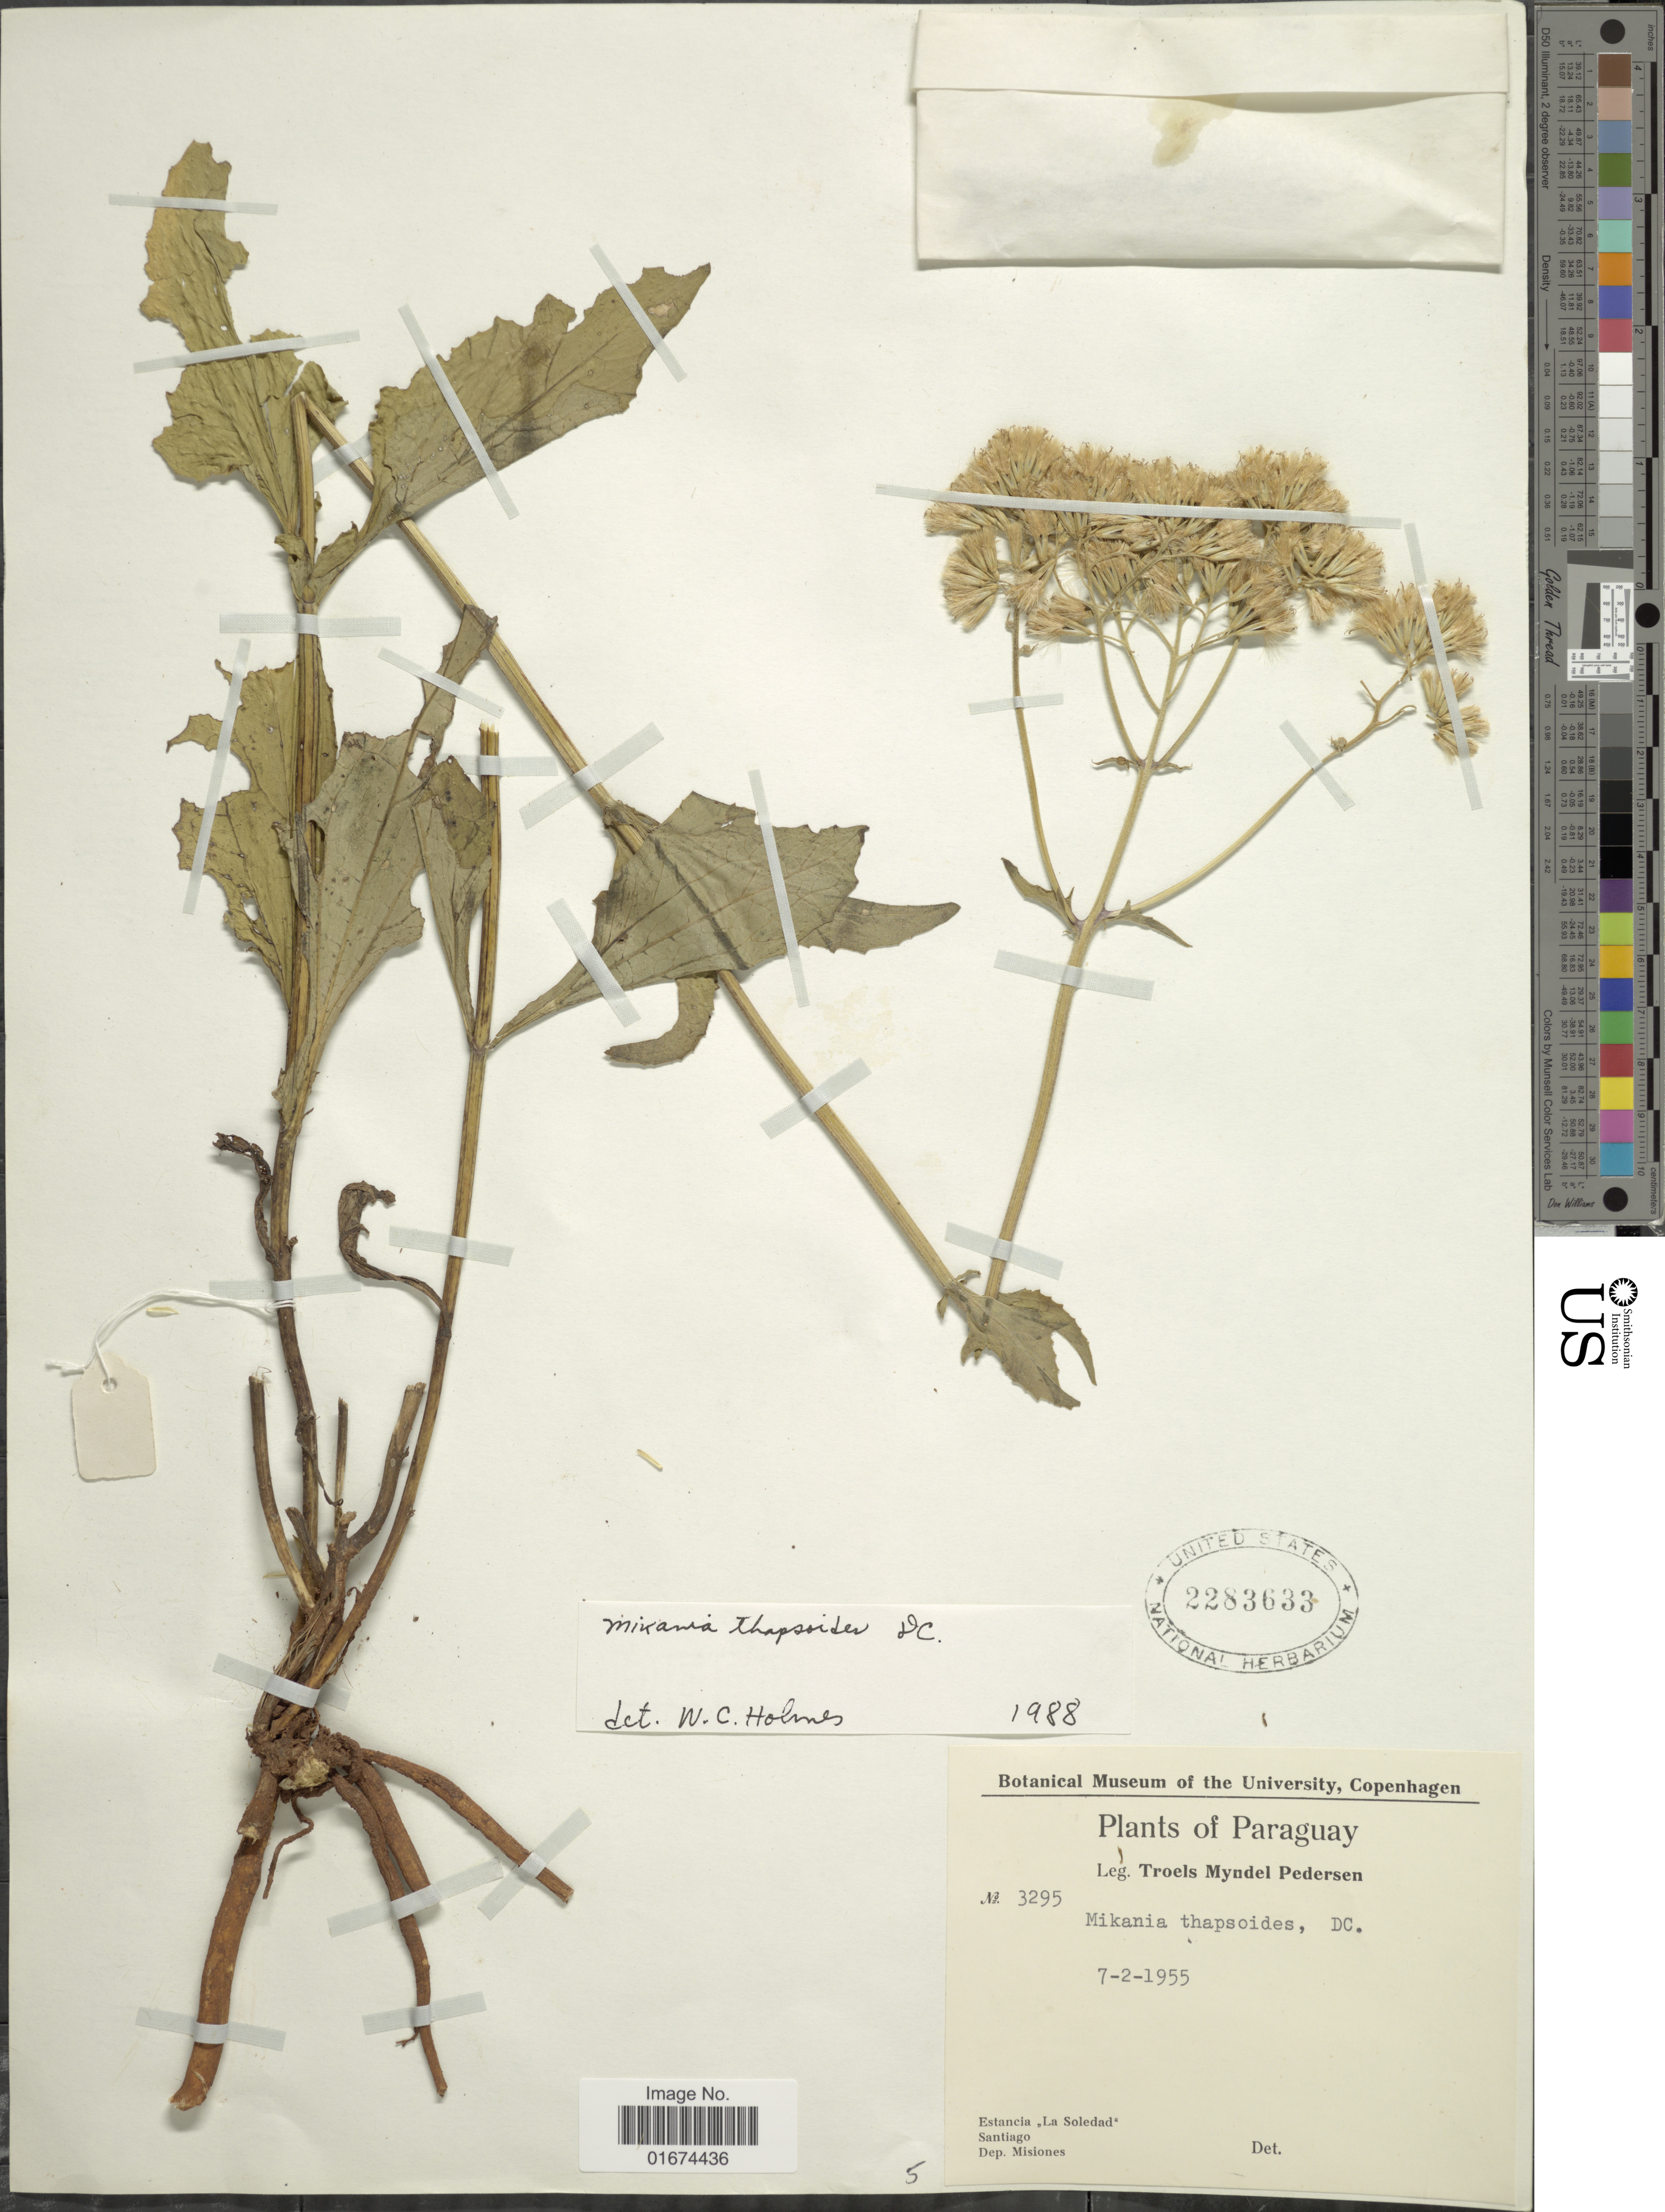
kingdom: Plantae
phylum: Tracheophyta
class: Magnoliopsida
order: Asterales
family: Asteraceae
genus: Mikania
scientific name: Mikania thapsoides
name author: DC.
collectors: T. Pederson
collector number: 3295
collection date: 1955-02-07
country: Paraguay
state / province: Misiones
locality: Estancia La Soledad, Santiago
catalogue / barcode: US 2283633